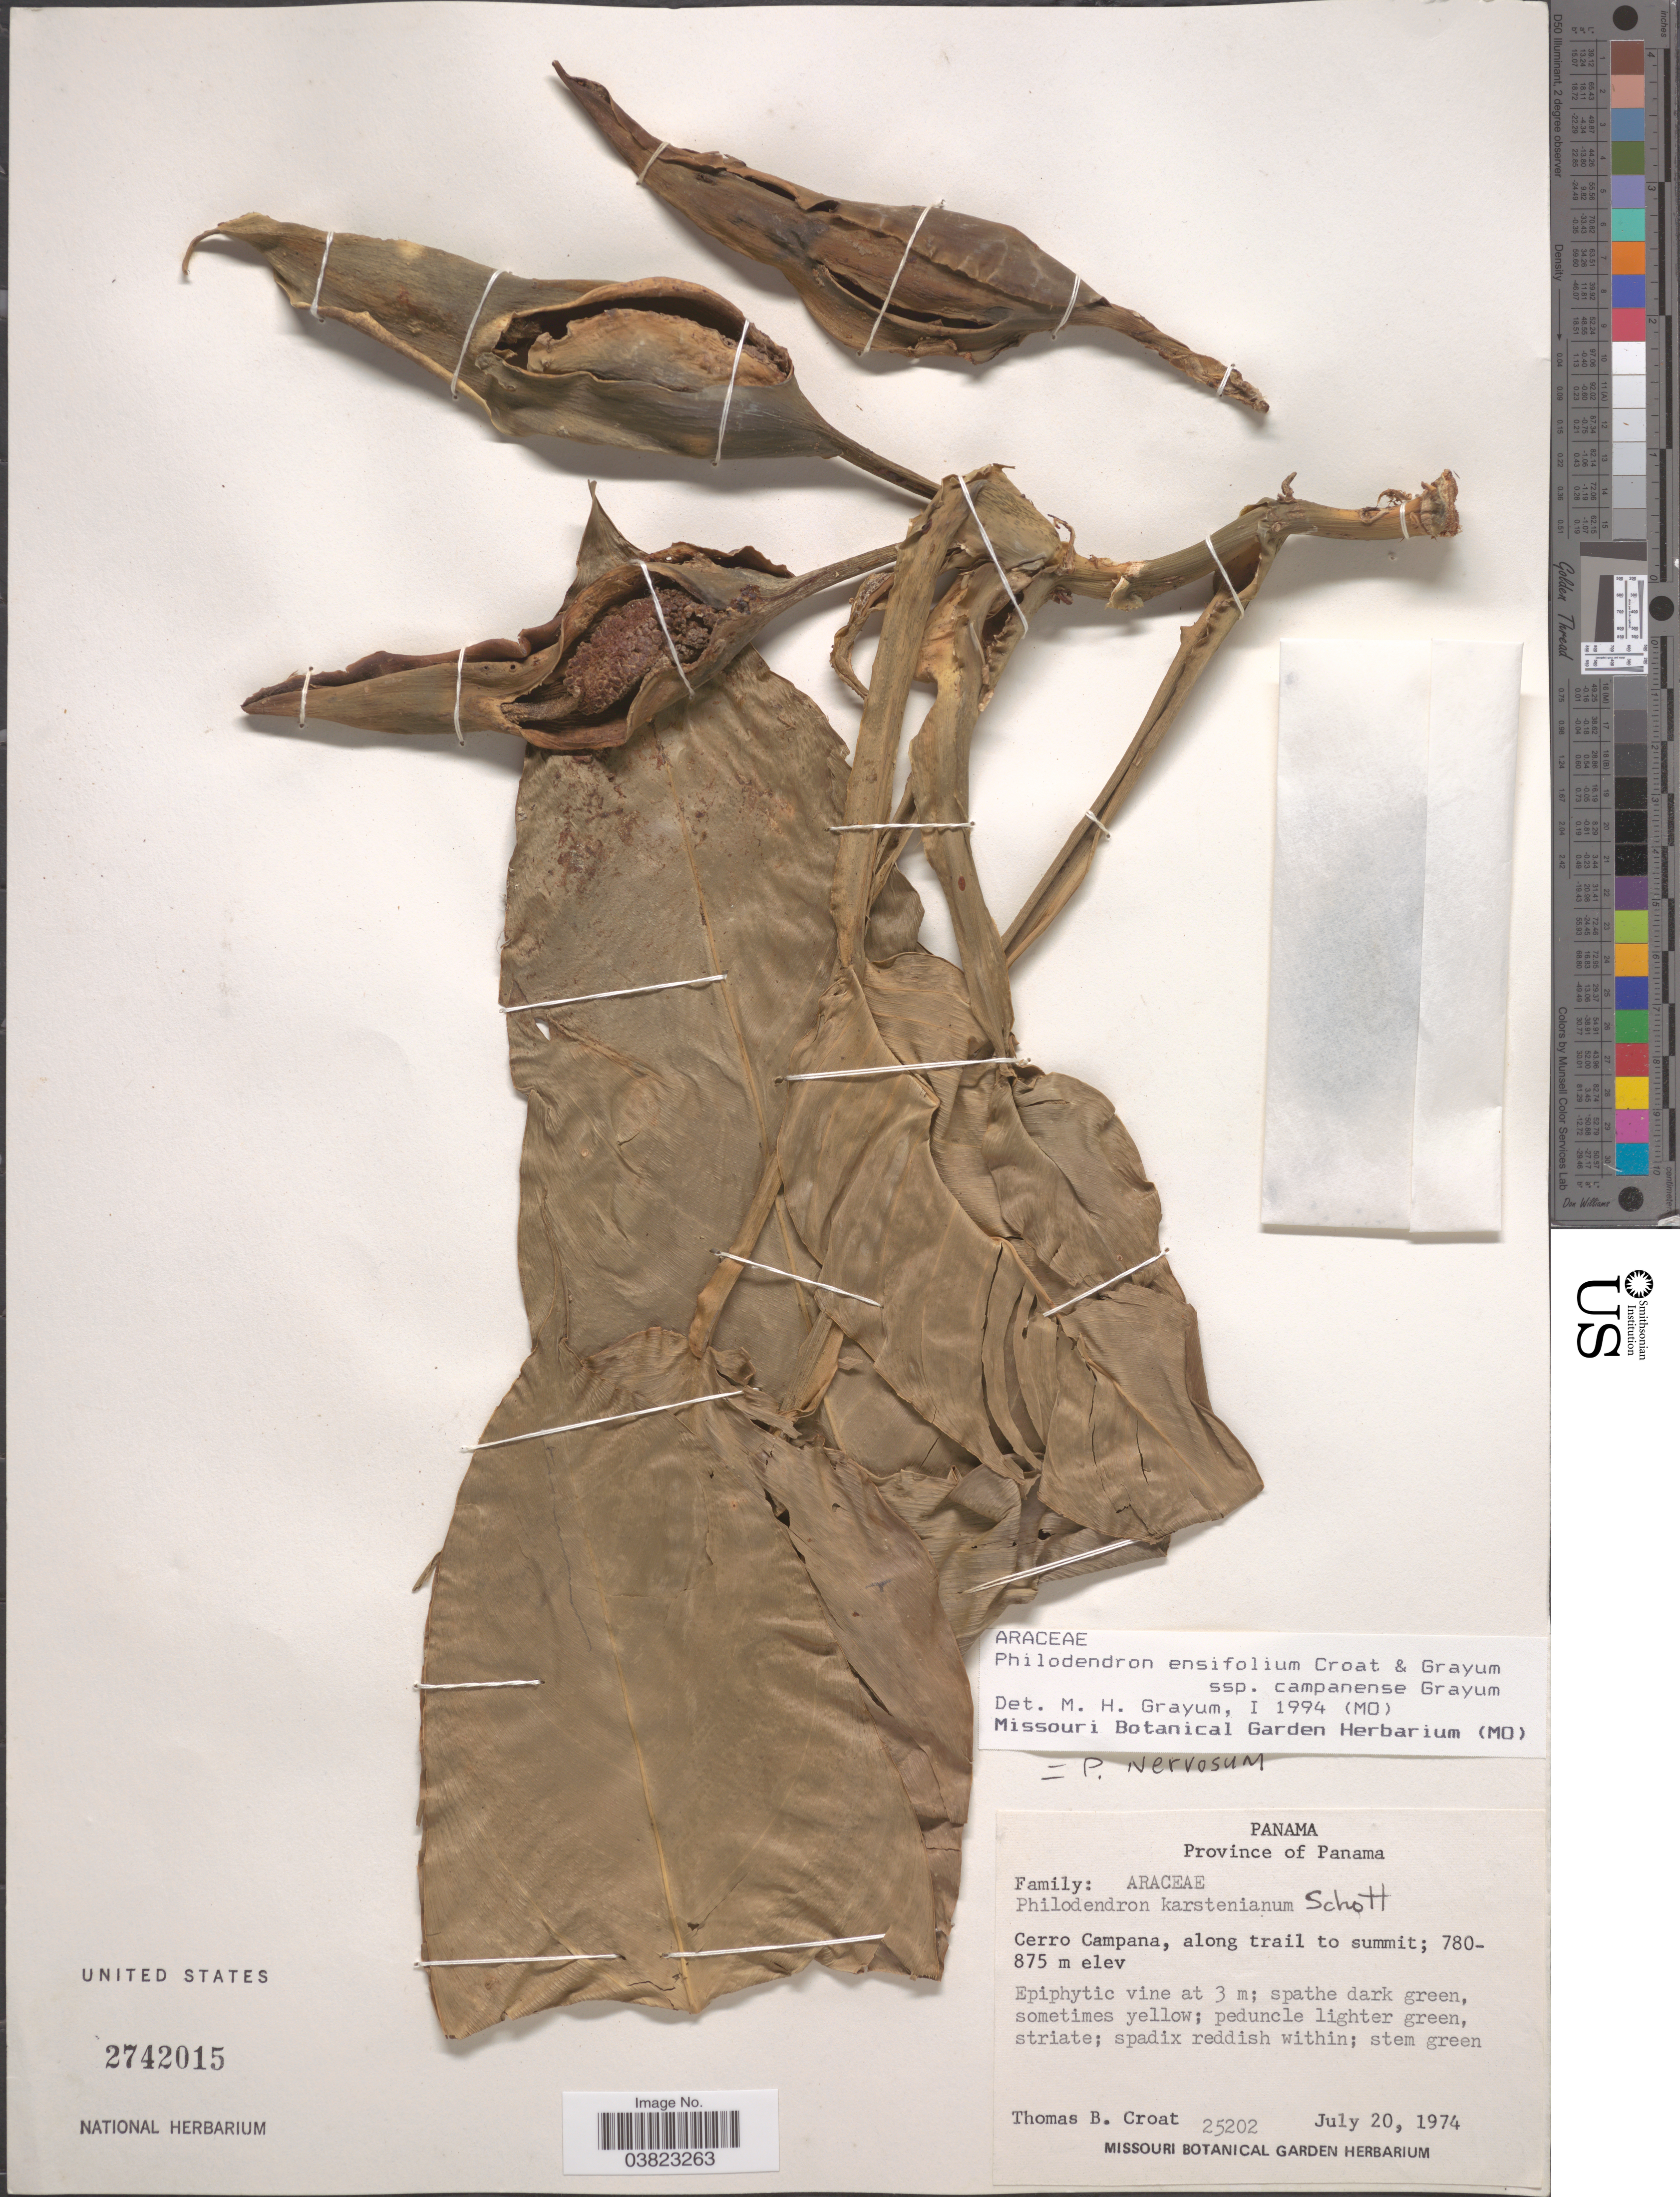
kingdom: Plantae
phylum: Tracheophyta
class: Liliopsida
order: Alismatales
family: Araceae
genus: Philodendron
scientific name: Philodendron ensifolium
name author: Croat & Grayum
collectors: T. B. Croat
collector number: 25202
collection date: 1974-07-20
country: Panama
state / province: Panamá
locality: Cerro Campana, along trail to summit.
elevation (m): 780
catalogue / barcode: US 2742015